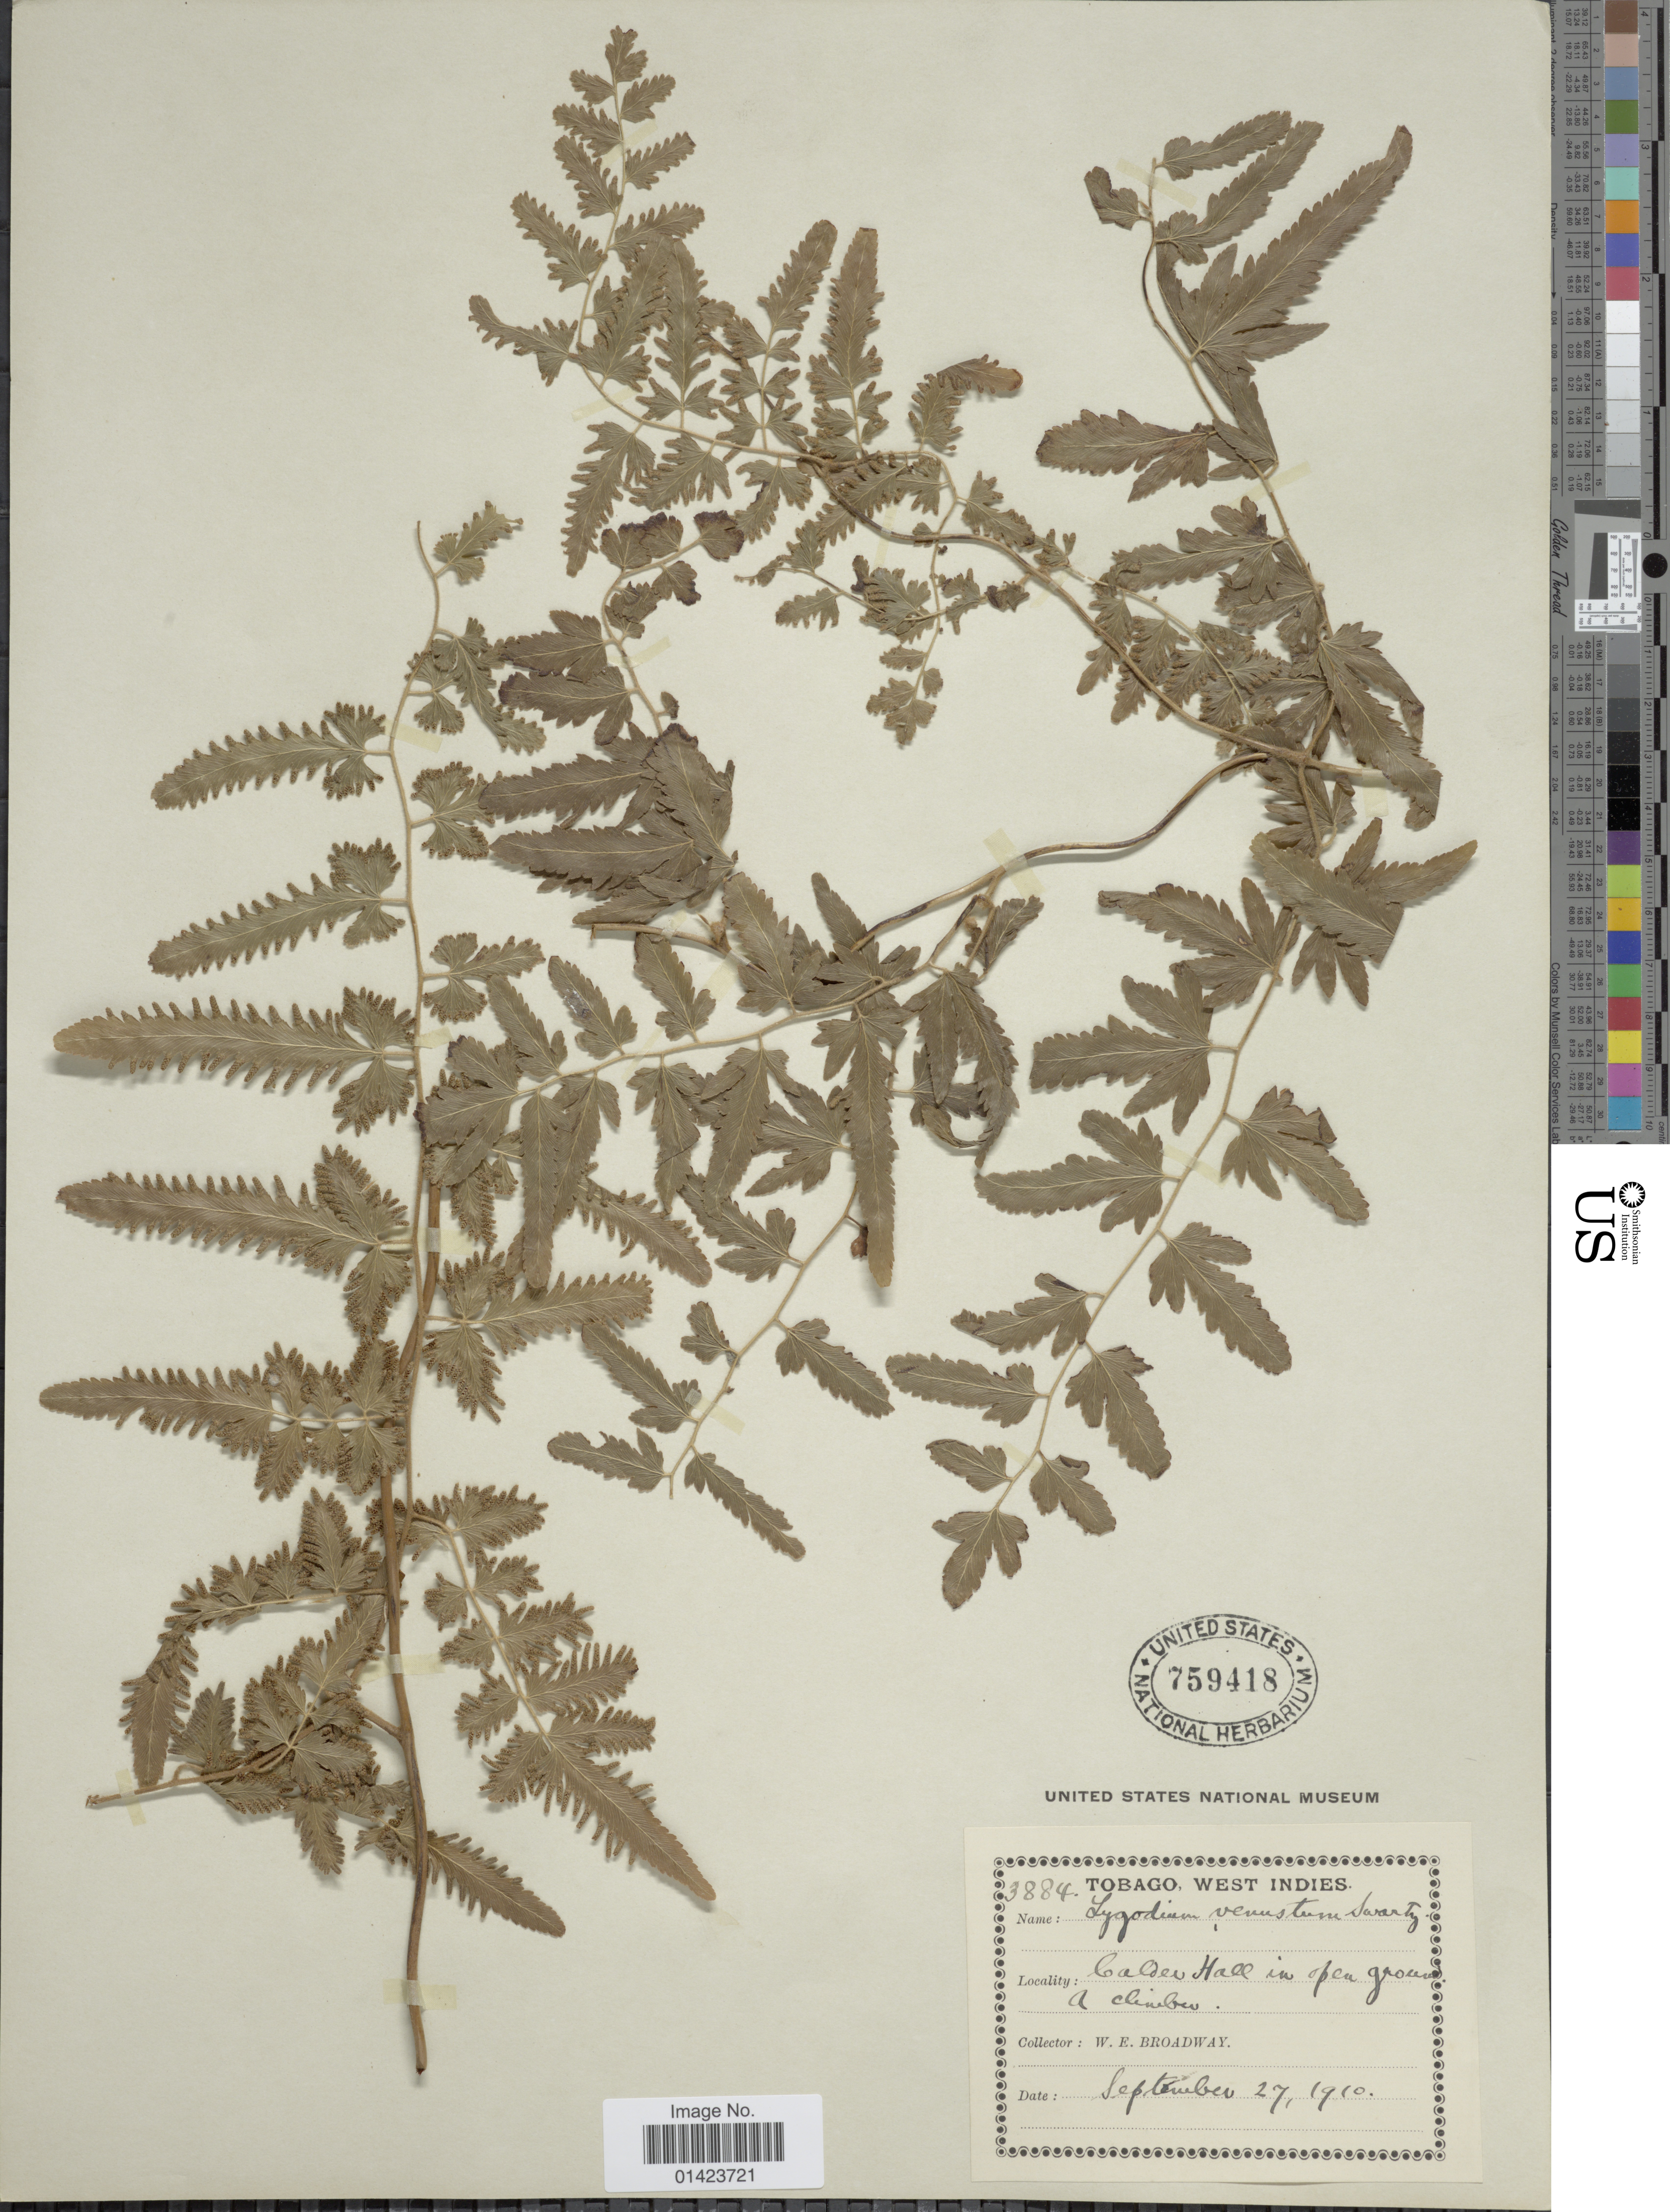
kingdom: Plantae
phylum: Tracheophyta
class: Polypodiopsida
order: Schizaeales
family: Lygodiaceae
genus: Lygodium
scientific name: Lygodium venustum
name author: Sw.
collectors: W. E. Broadway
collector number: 3884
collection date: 1910-09-27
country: Trinidad and Tobago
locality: Tobago, West Indies, calder Hall in open ground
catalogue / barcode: US 759418